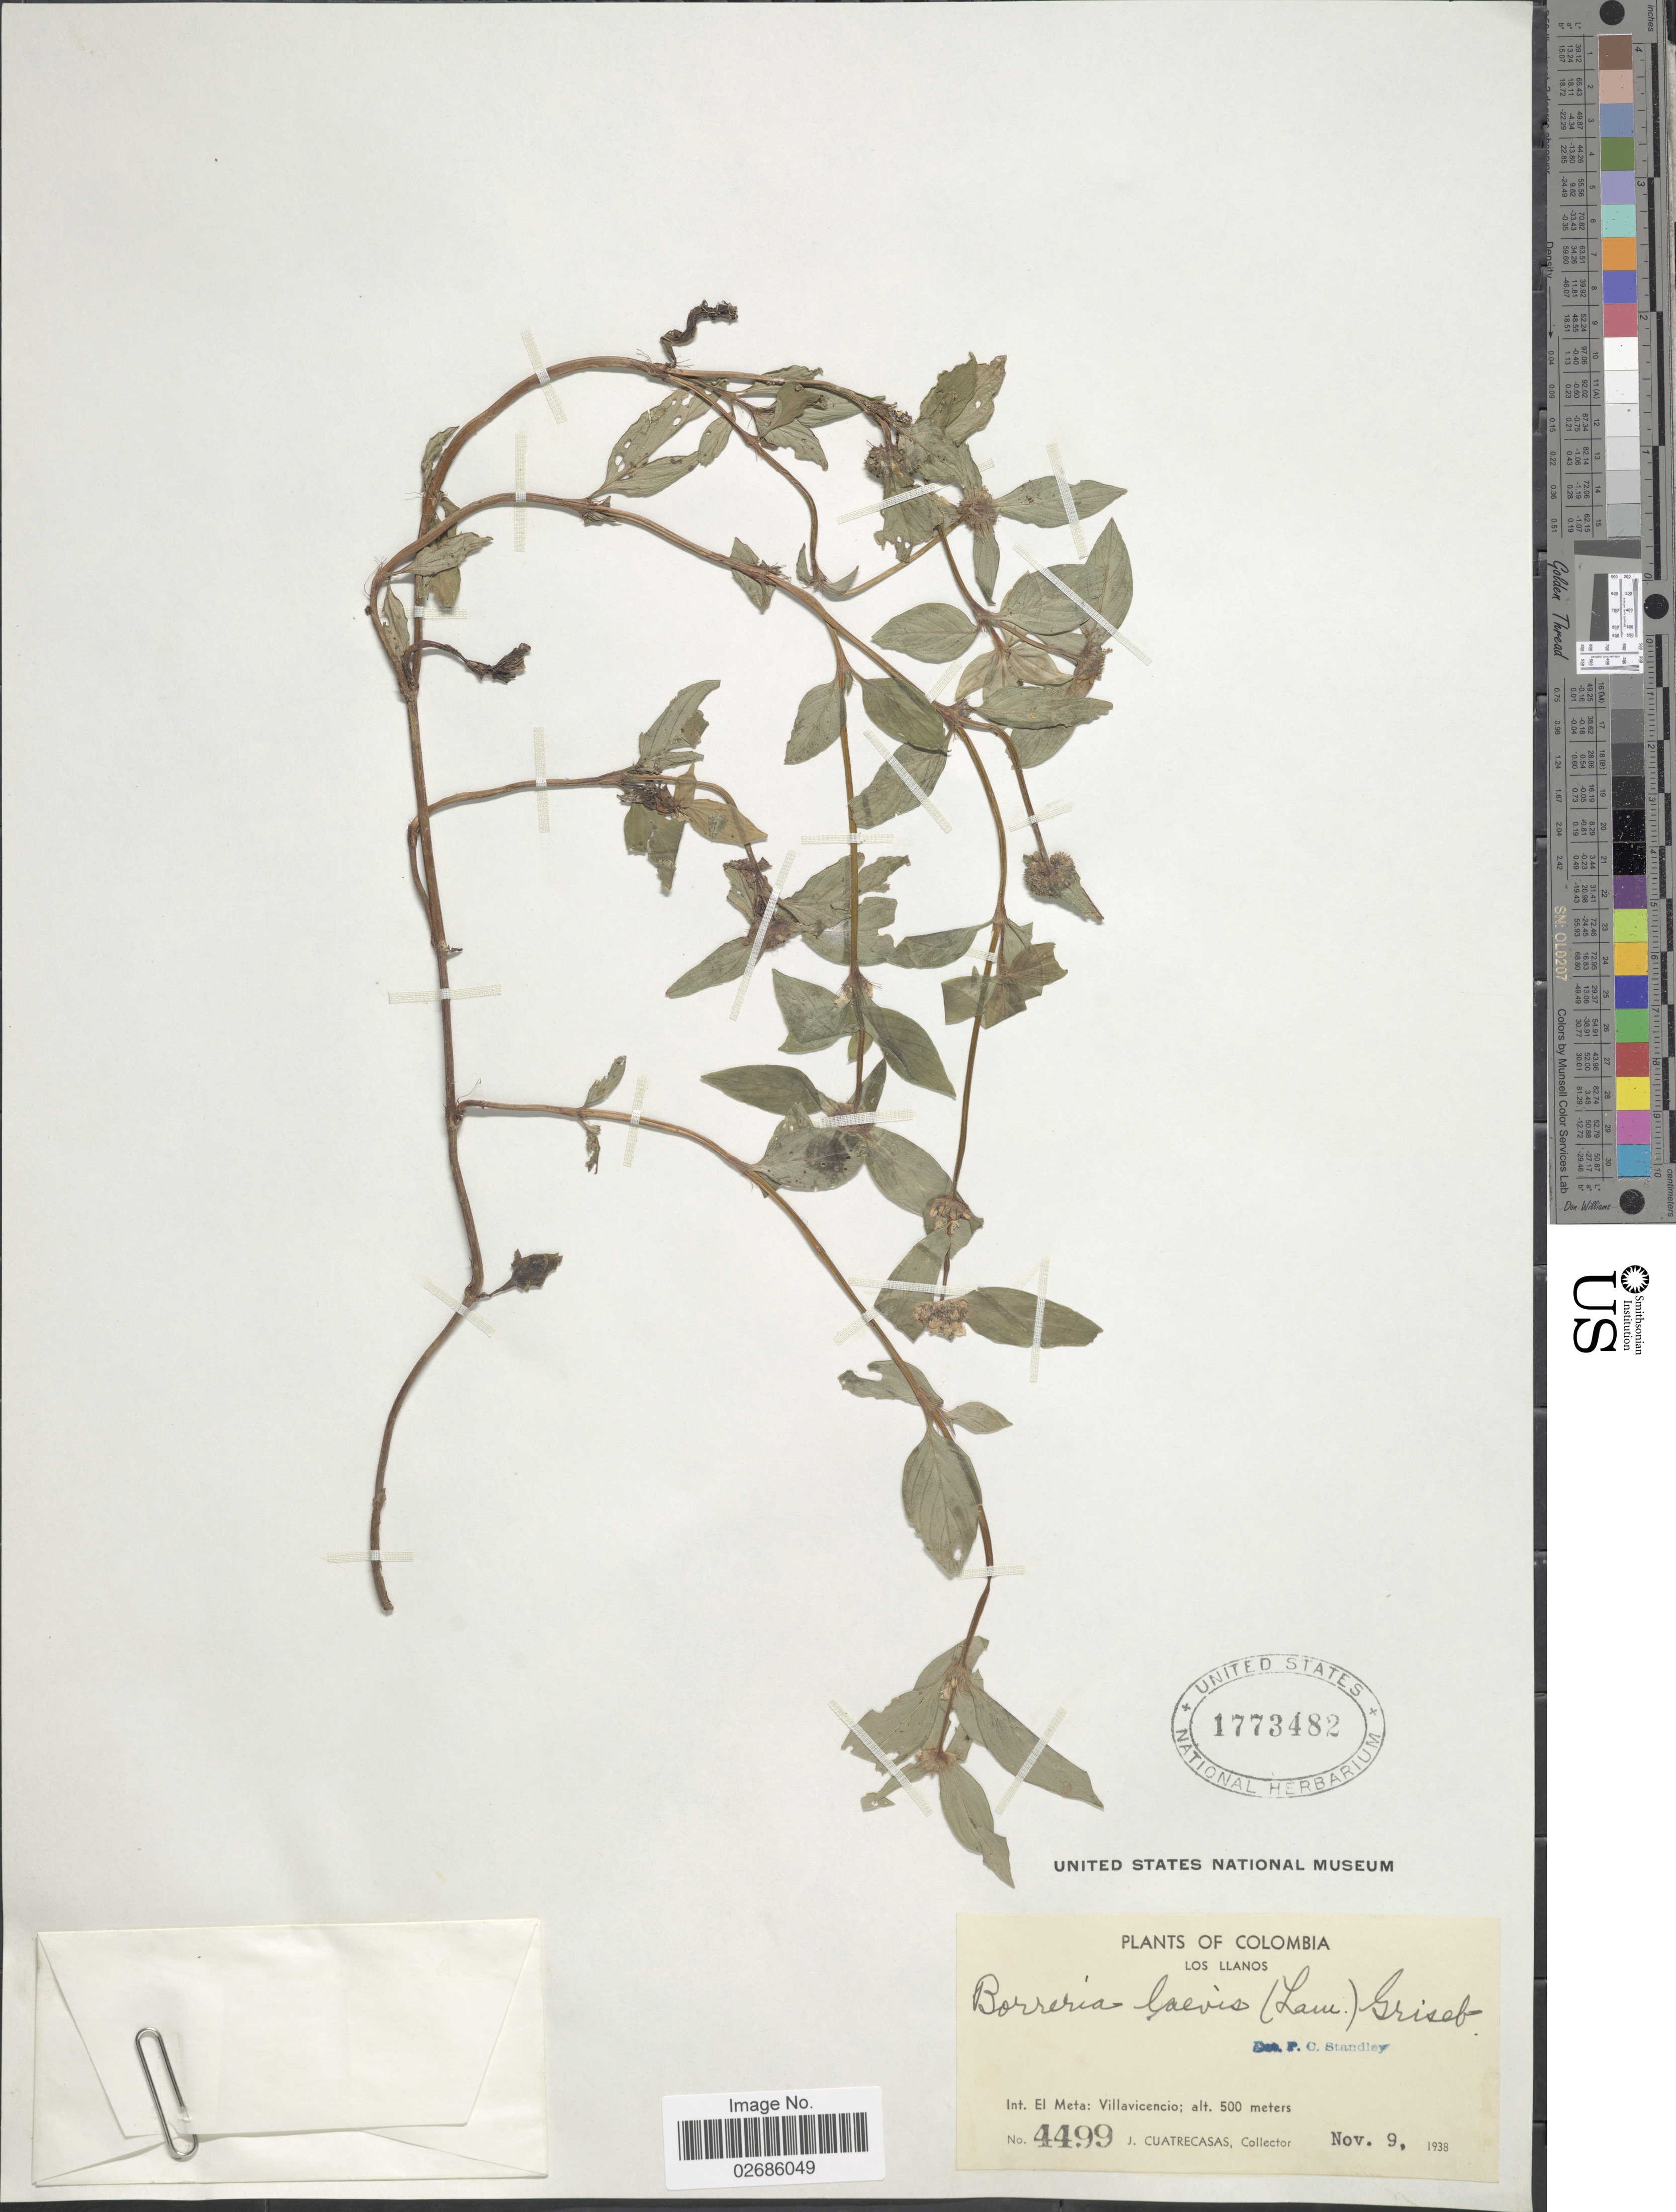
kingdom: Plantae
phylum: Tracheophyta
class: Magnoliopsida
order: Gentianales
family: Rubiaceae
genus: Borreria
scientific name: Borreria assurgens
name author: (Ruiz & Pav.) Griseb.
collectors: J. Cuatrecasas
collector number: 4499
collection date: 1938-11-09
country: Colombia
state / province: Meta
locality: Los Llanos. Int. El Meta: Villavicencio.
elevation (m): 500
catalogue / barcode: US 1773482